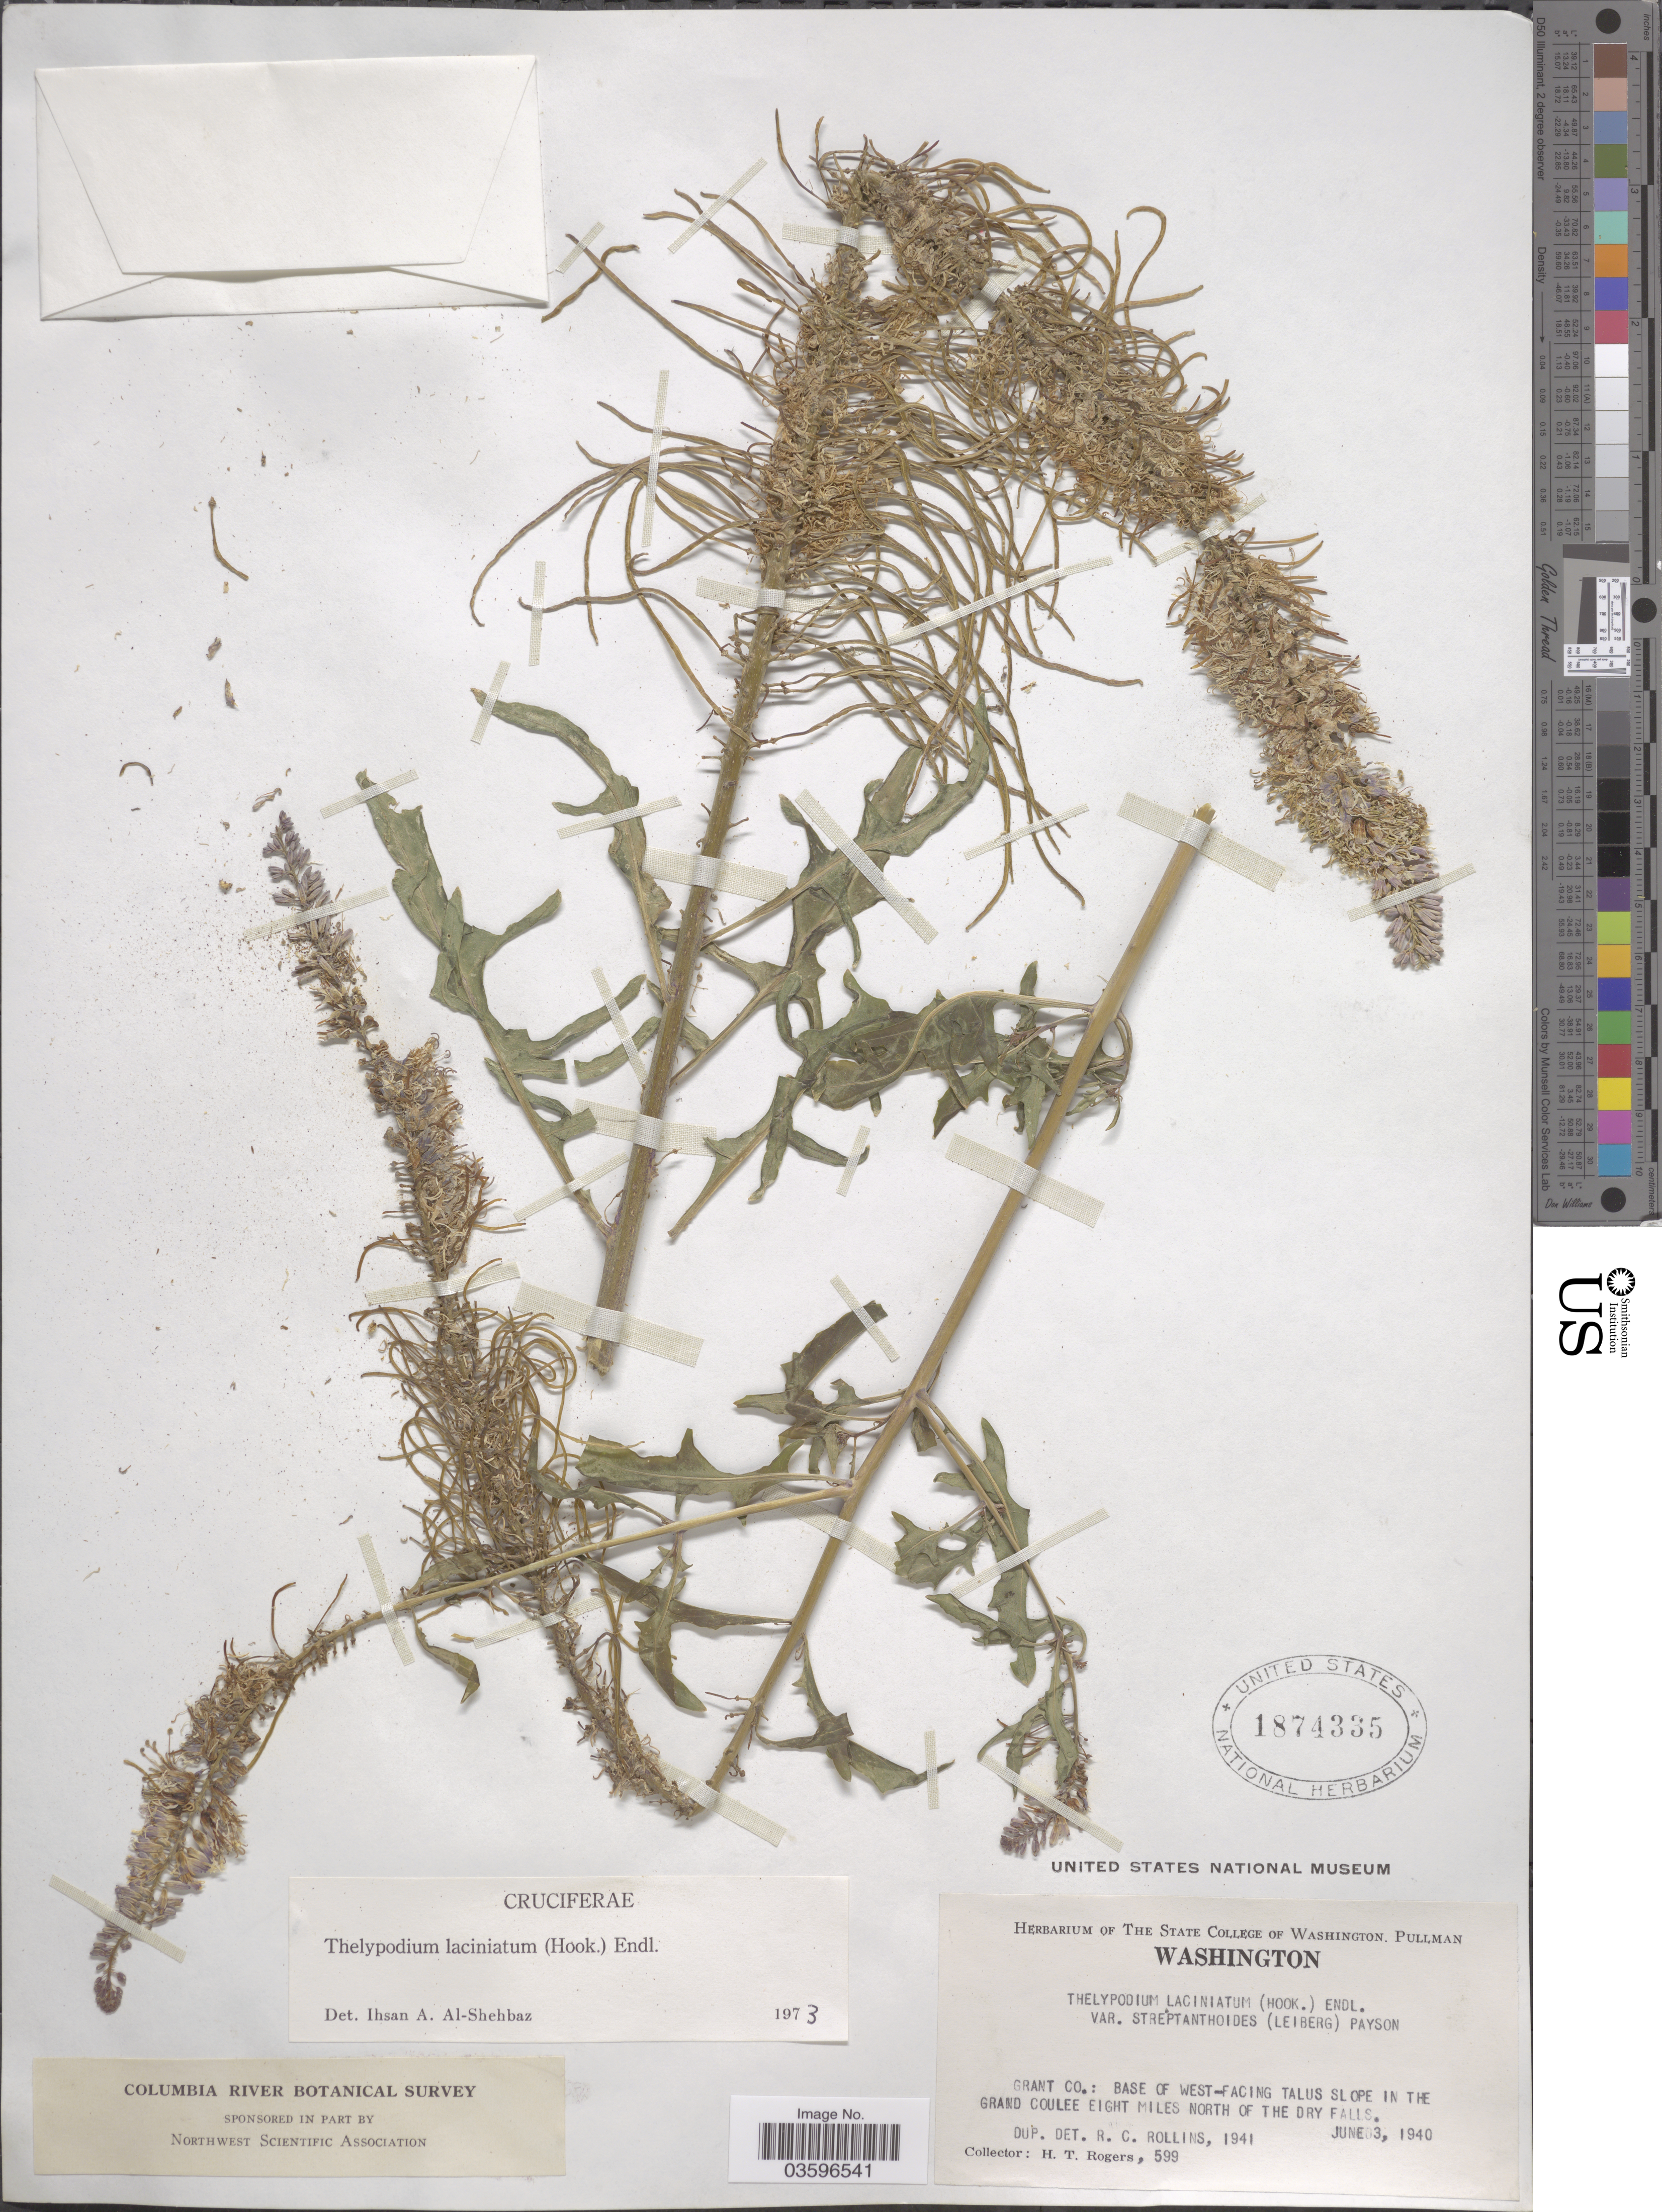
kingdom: Plantae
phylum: Tracheophyta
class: Magnoliopsida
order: Brassicales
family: Brassicaceae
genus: Thelypodium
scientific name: Thelypodium laciniatum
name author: (Hook.) Endl.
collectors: H. Rogers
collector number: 599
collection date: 1940-06-03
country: United States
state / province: Washington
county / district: Grant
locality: Grant Co.: Base of west-facing talus slope in the Grand Coulee eight miles north of the Dry Falls.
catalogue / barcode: US 1874335